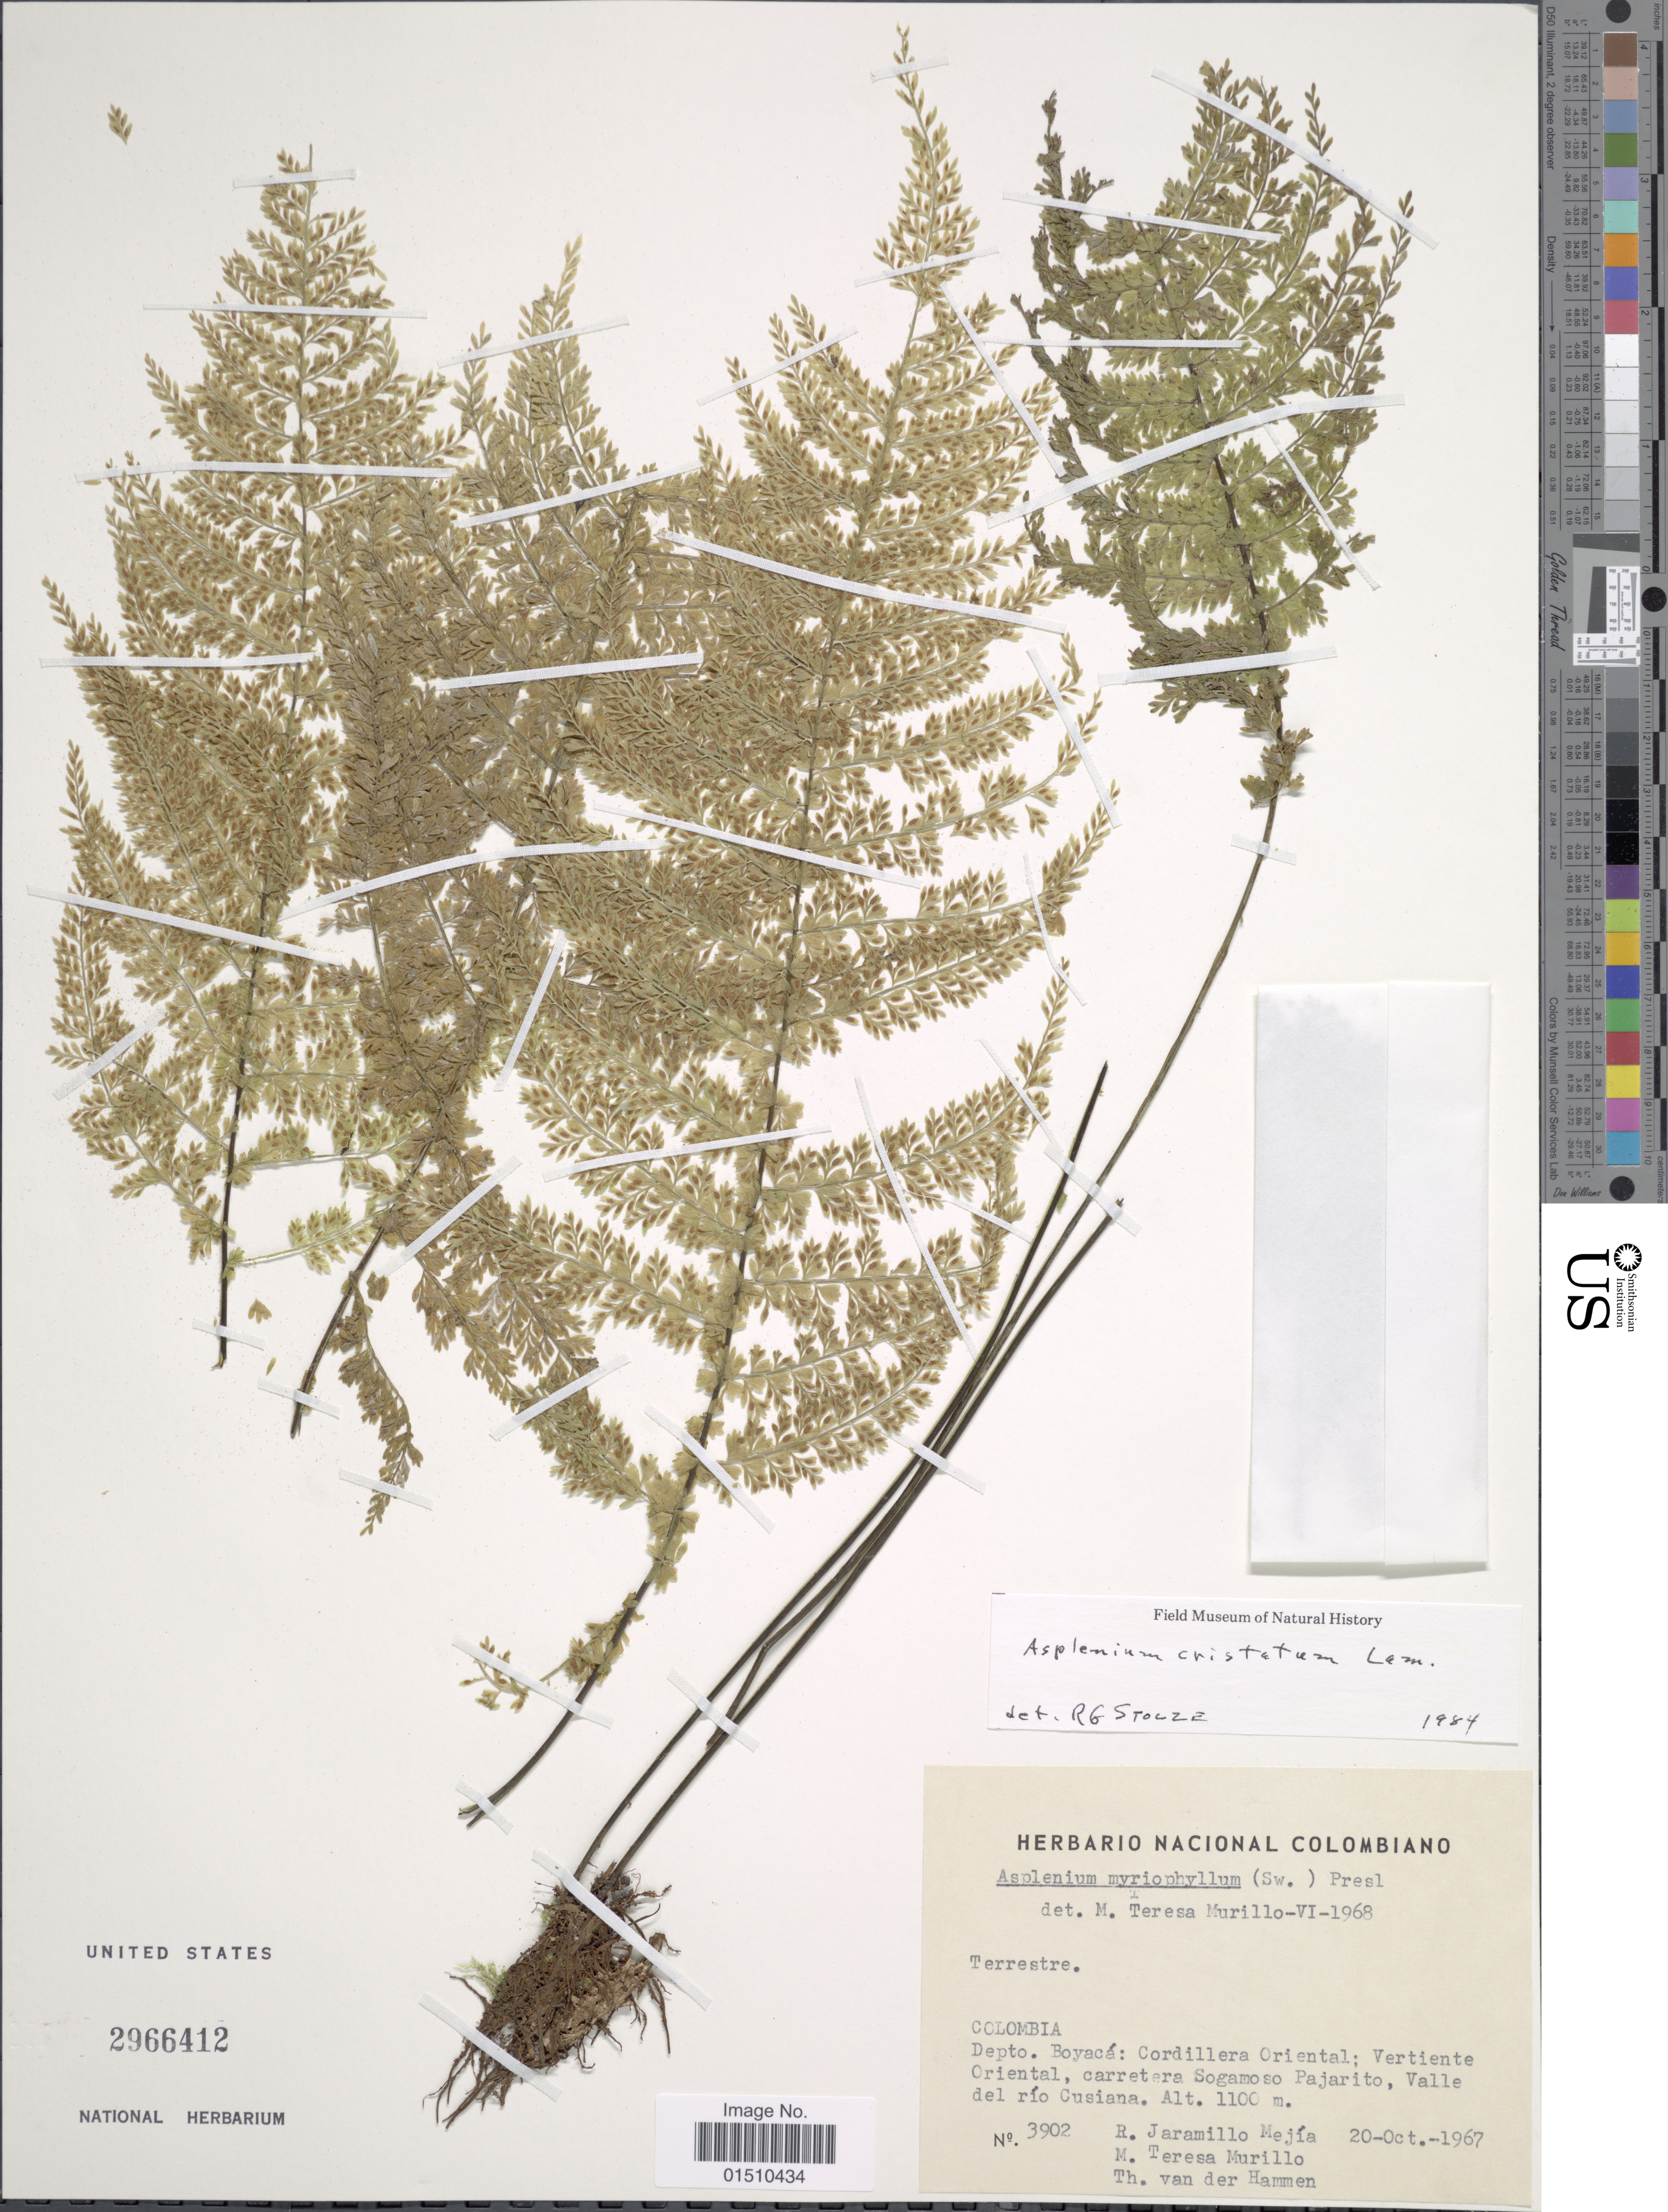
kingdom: Plantae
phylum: Tracheophyta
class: Polypodiopsida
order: Polypodiales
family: Aspleniaceae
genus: Asplenium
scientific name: Asplenium cristatum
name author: Lam.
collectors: R. Mejia, M. Murillo & T. Hammen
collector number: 3902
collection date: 1967-10-20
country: Colombia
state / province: Boyacá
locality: Colombia, Depto. Boyaca: Cordillera Oriental; Vertiente Oriental, carretera Sogamosa Pajarito, Valle del Rio Cusiana.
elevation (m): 1100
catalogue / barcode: US 2966412